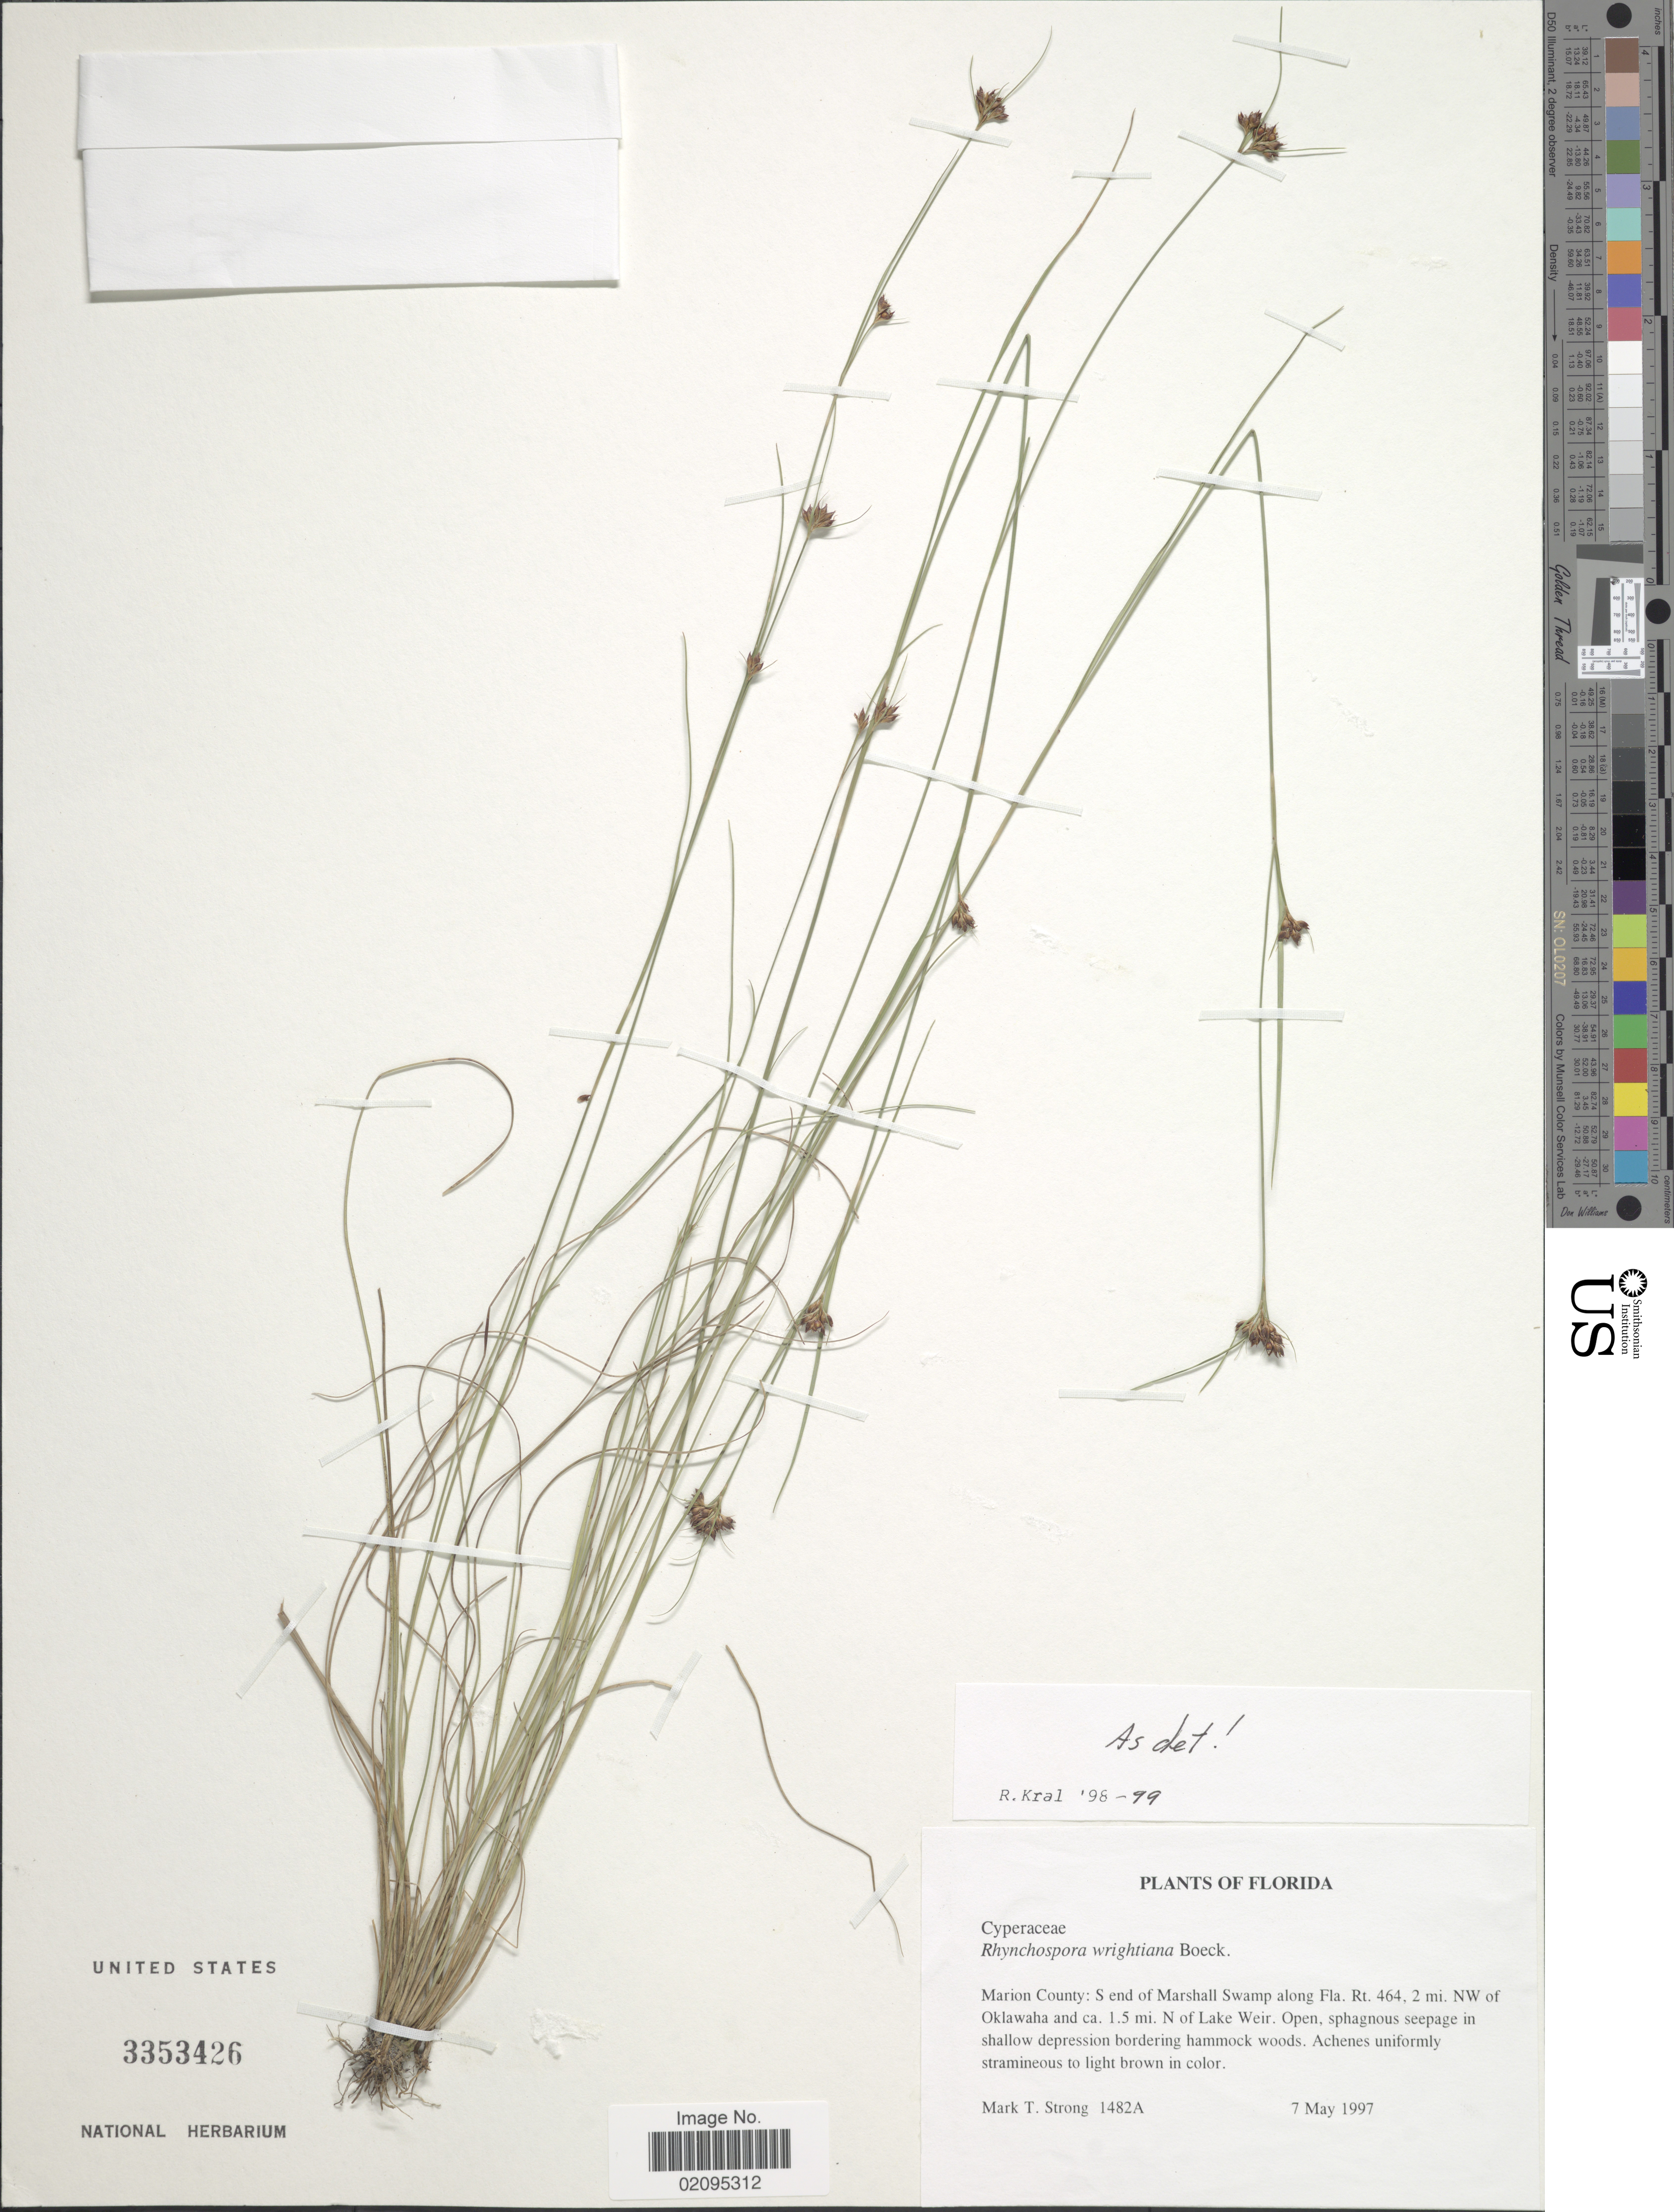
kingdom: Plantae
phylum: Tracheophyta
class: Liliopsida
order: Poales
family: Cyperaceae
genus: Rhynchospora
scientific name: Rhynchospora wrightiana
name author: Boeckeler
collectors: M. T. Strong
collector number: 1482A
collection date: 1997-05-07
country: United States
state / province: Florida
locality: Marion County: S end of Marshall Swamp, along Fla. Rt. 464, 2 mi. NW of Oklawaha, and ca. 1.5 mi. N of Lake Weir.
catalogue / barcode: US 3353426